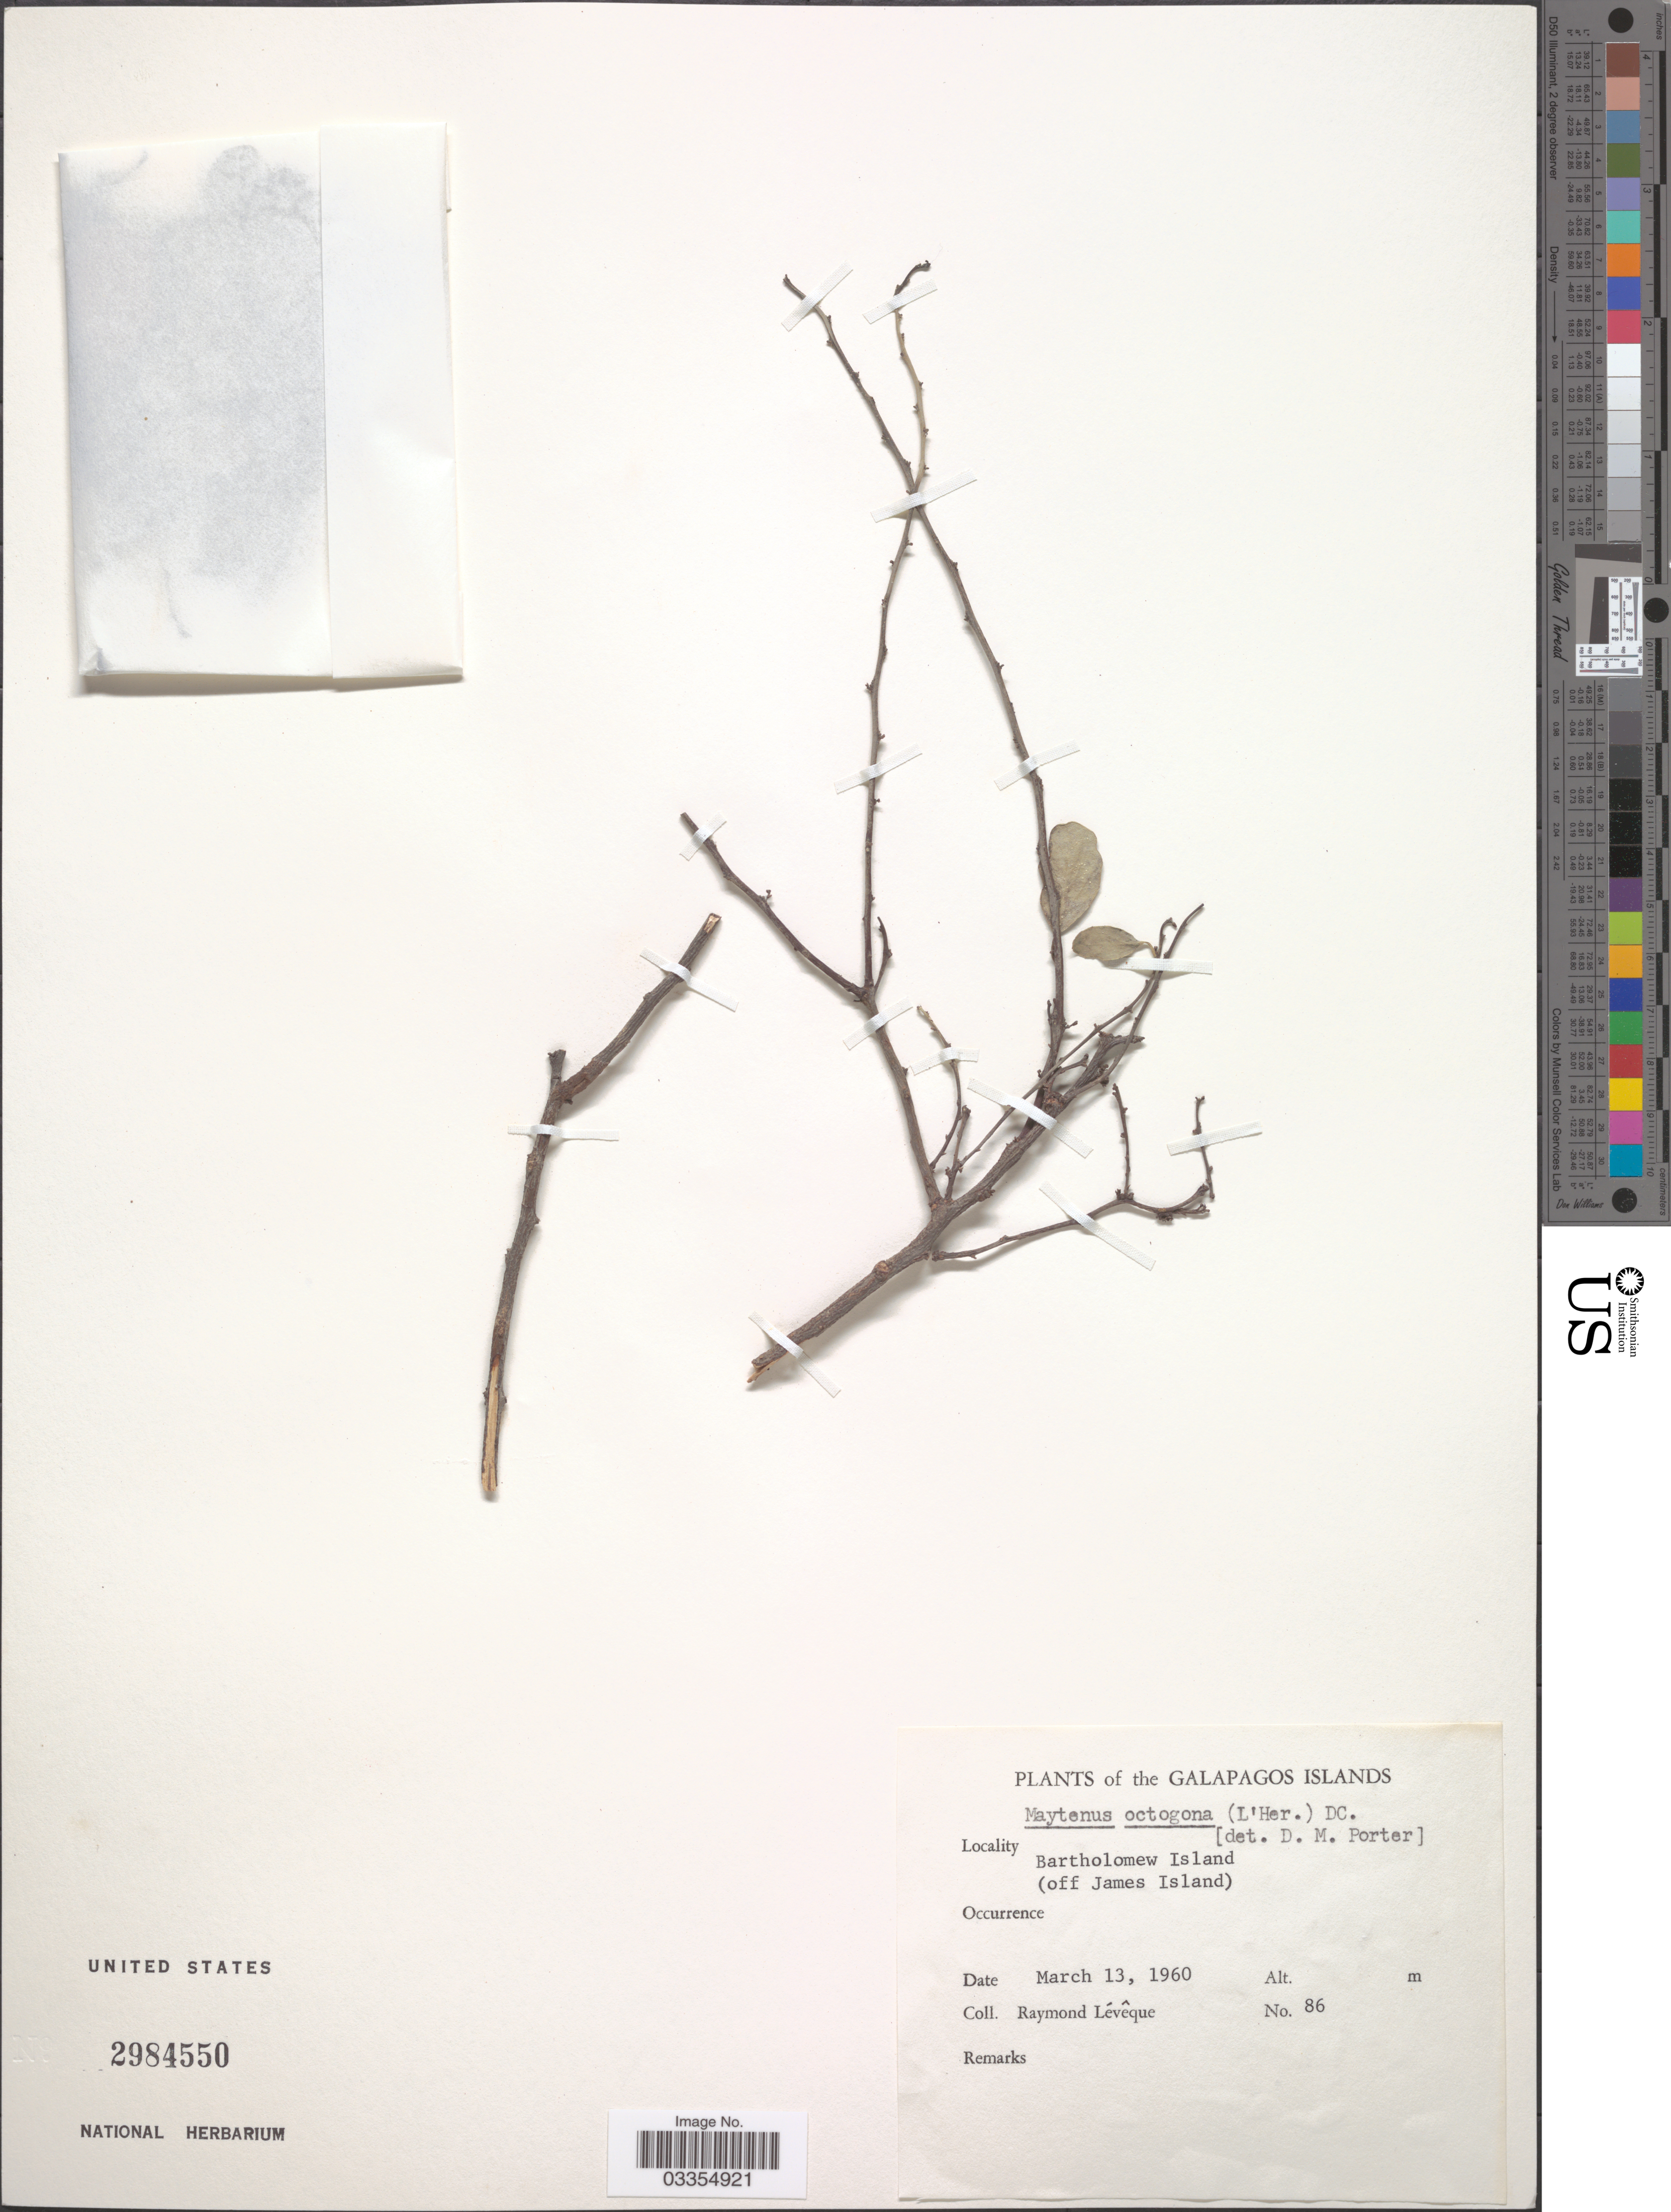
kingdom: Plantae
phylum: Tracheophyta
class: Magnoliopsida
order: Celastrales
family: Celastraceae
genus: Tricerma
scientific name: Tricerma orbiculare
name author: (Humb. & Bonpl. ex Schult.) Lundell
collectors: R. Lévêque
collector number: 86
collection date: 1960-03-13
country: Ecuador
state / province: Colón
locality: The Galapagos Islands. Bartholomew Island (off James Island).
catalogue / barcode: US 2984550